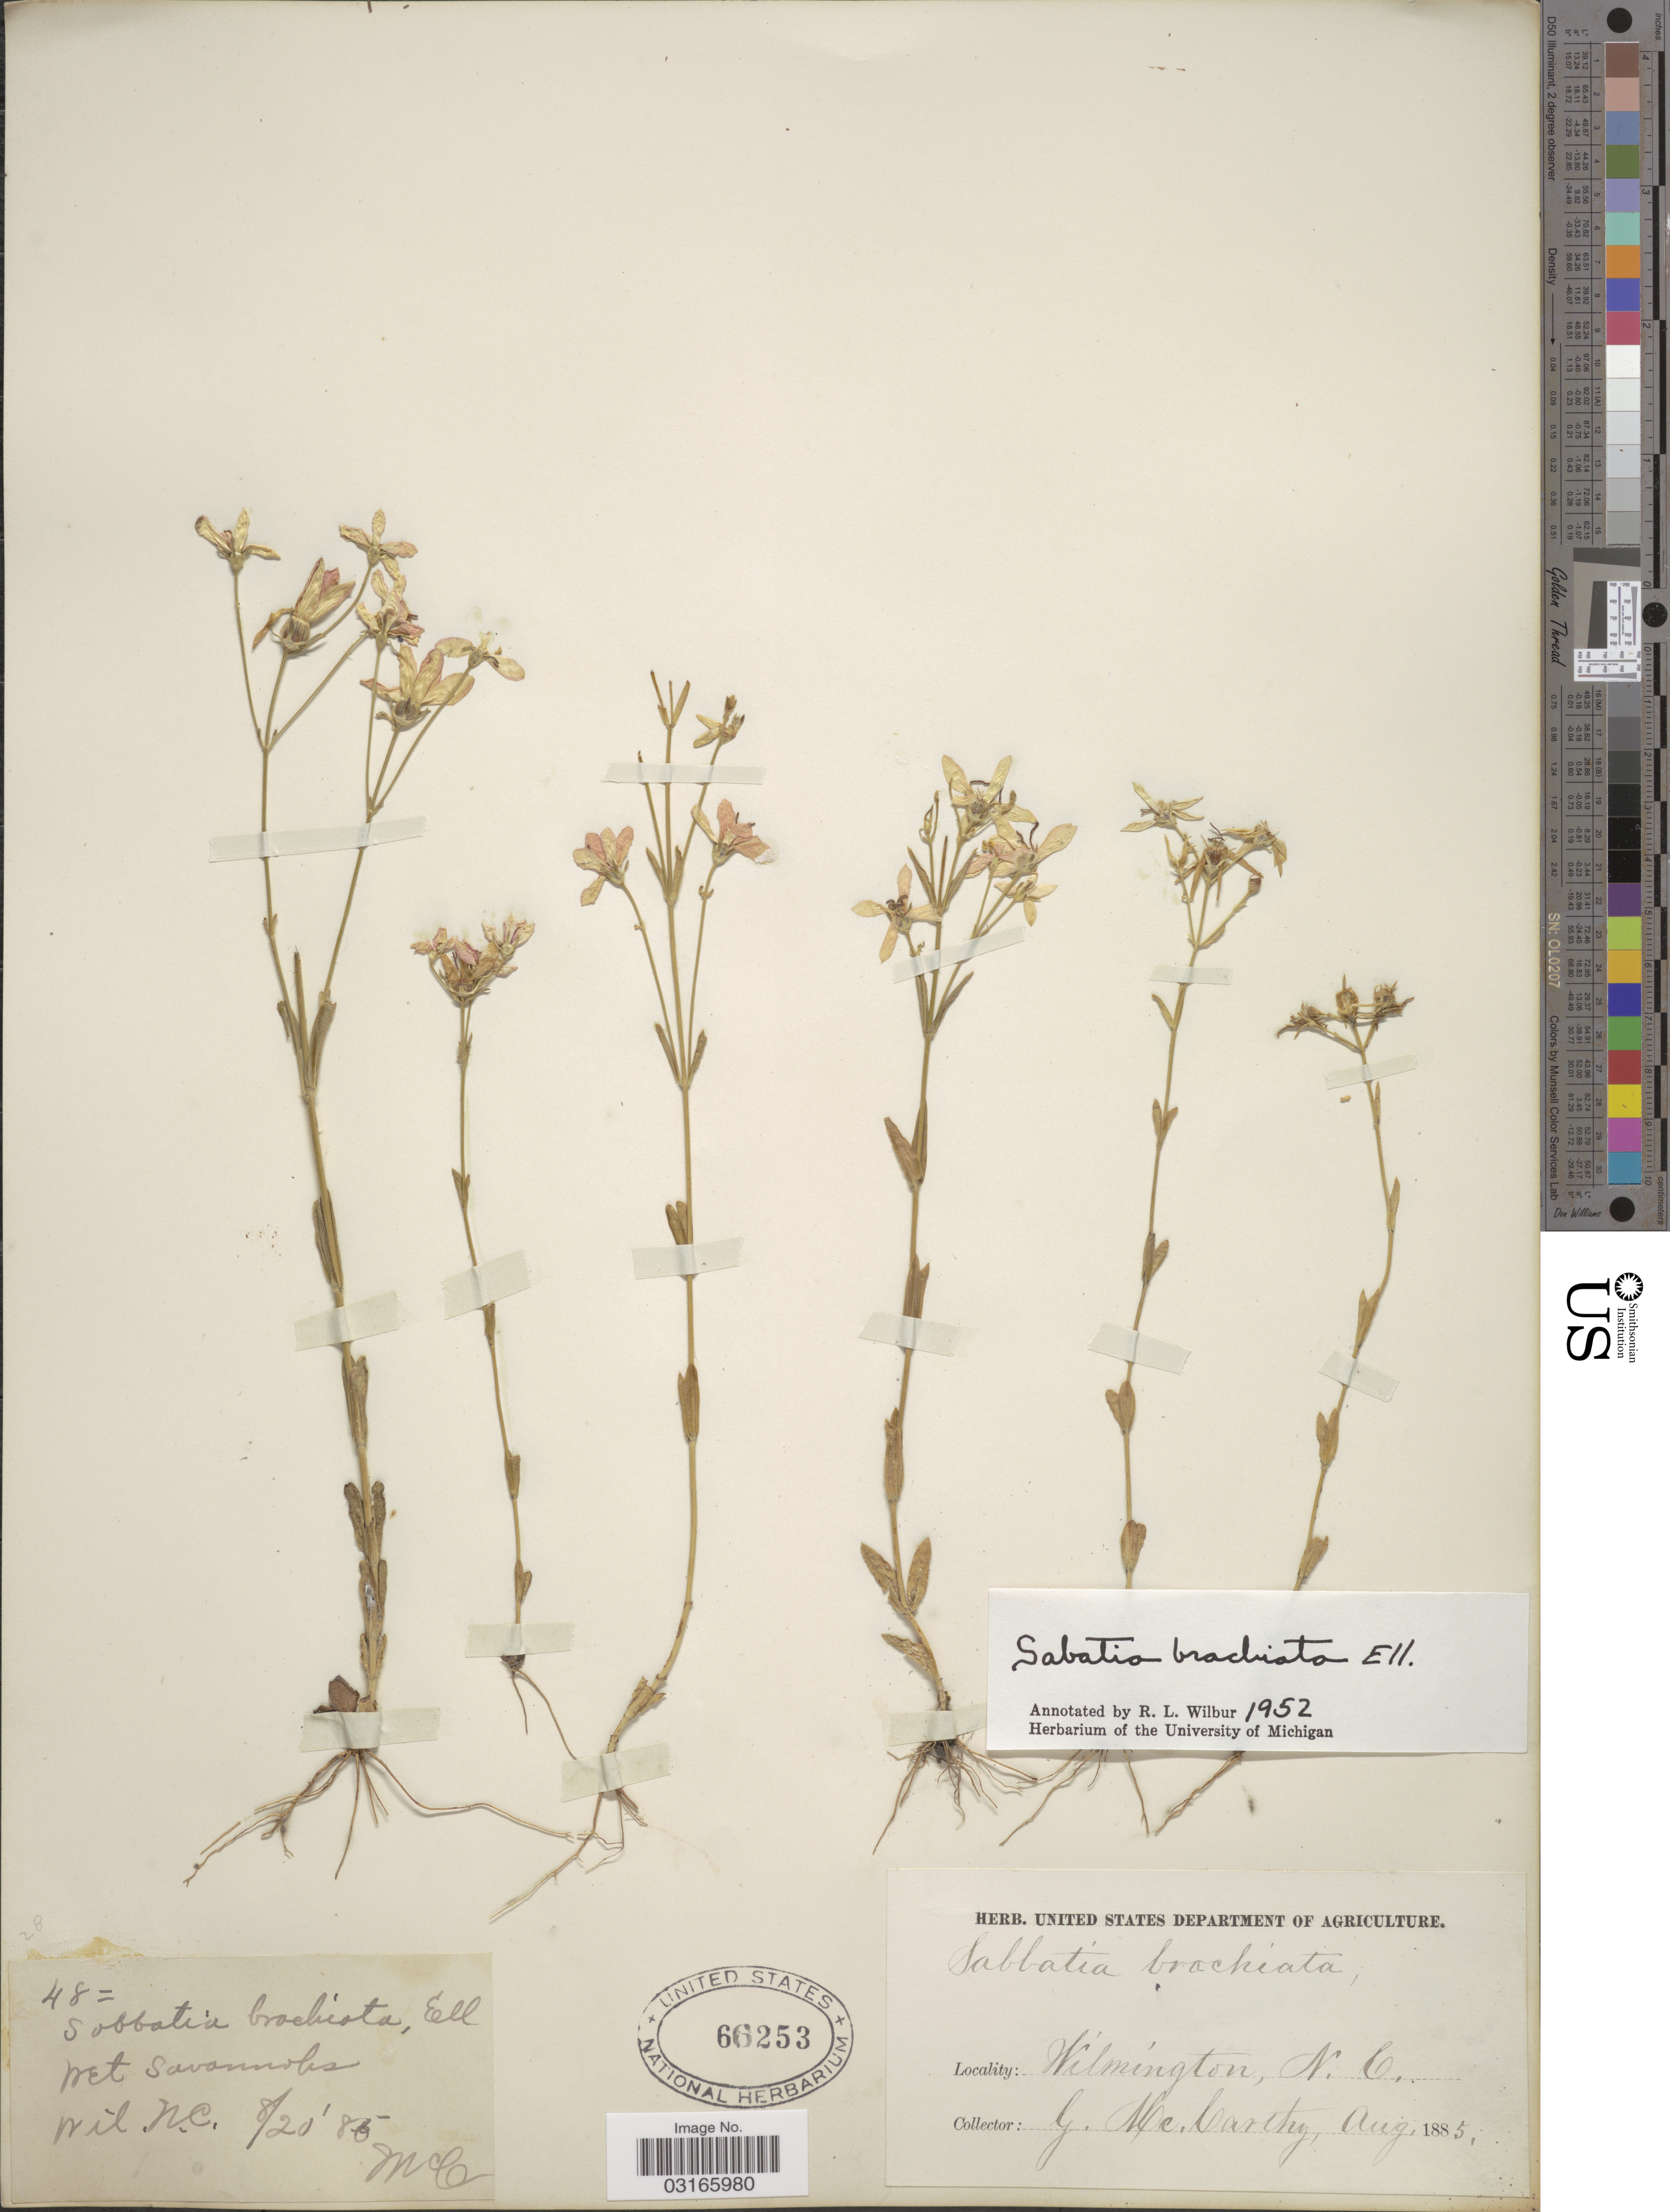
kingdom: Plantae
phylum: Tracheophyta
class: Magnoliopsida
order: Gentianales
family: Gentianaceae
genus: Sabatia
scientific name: Sabatia brachiata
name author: Elliott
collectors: G. McCarthy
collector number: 48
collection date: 1885-08-20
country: United States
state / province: North Carolina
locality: Wilmington, N.C.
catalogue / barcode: US 66253